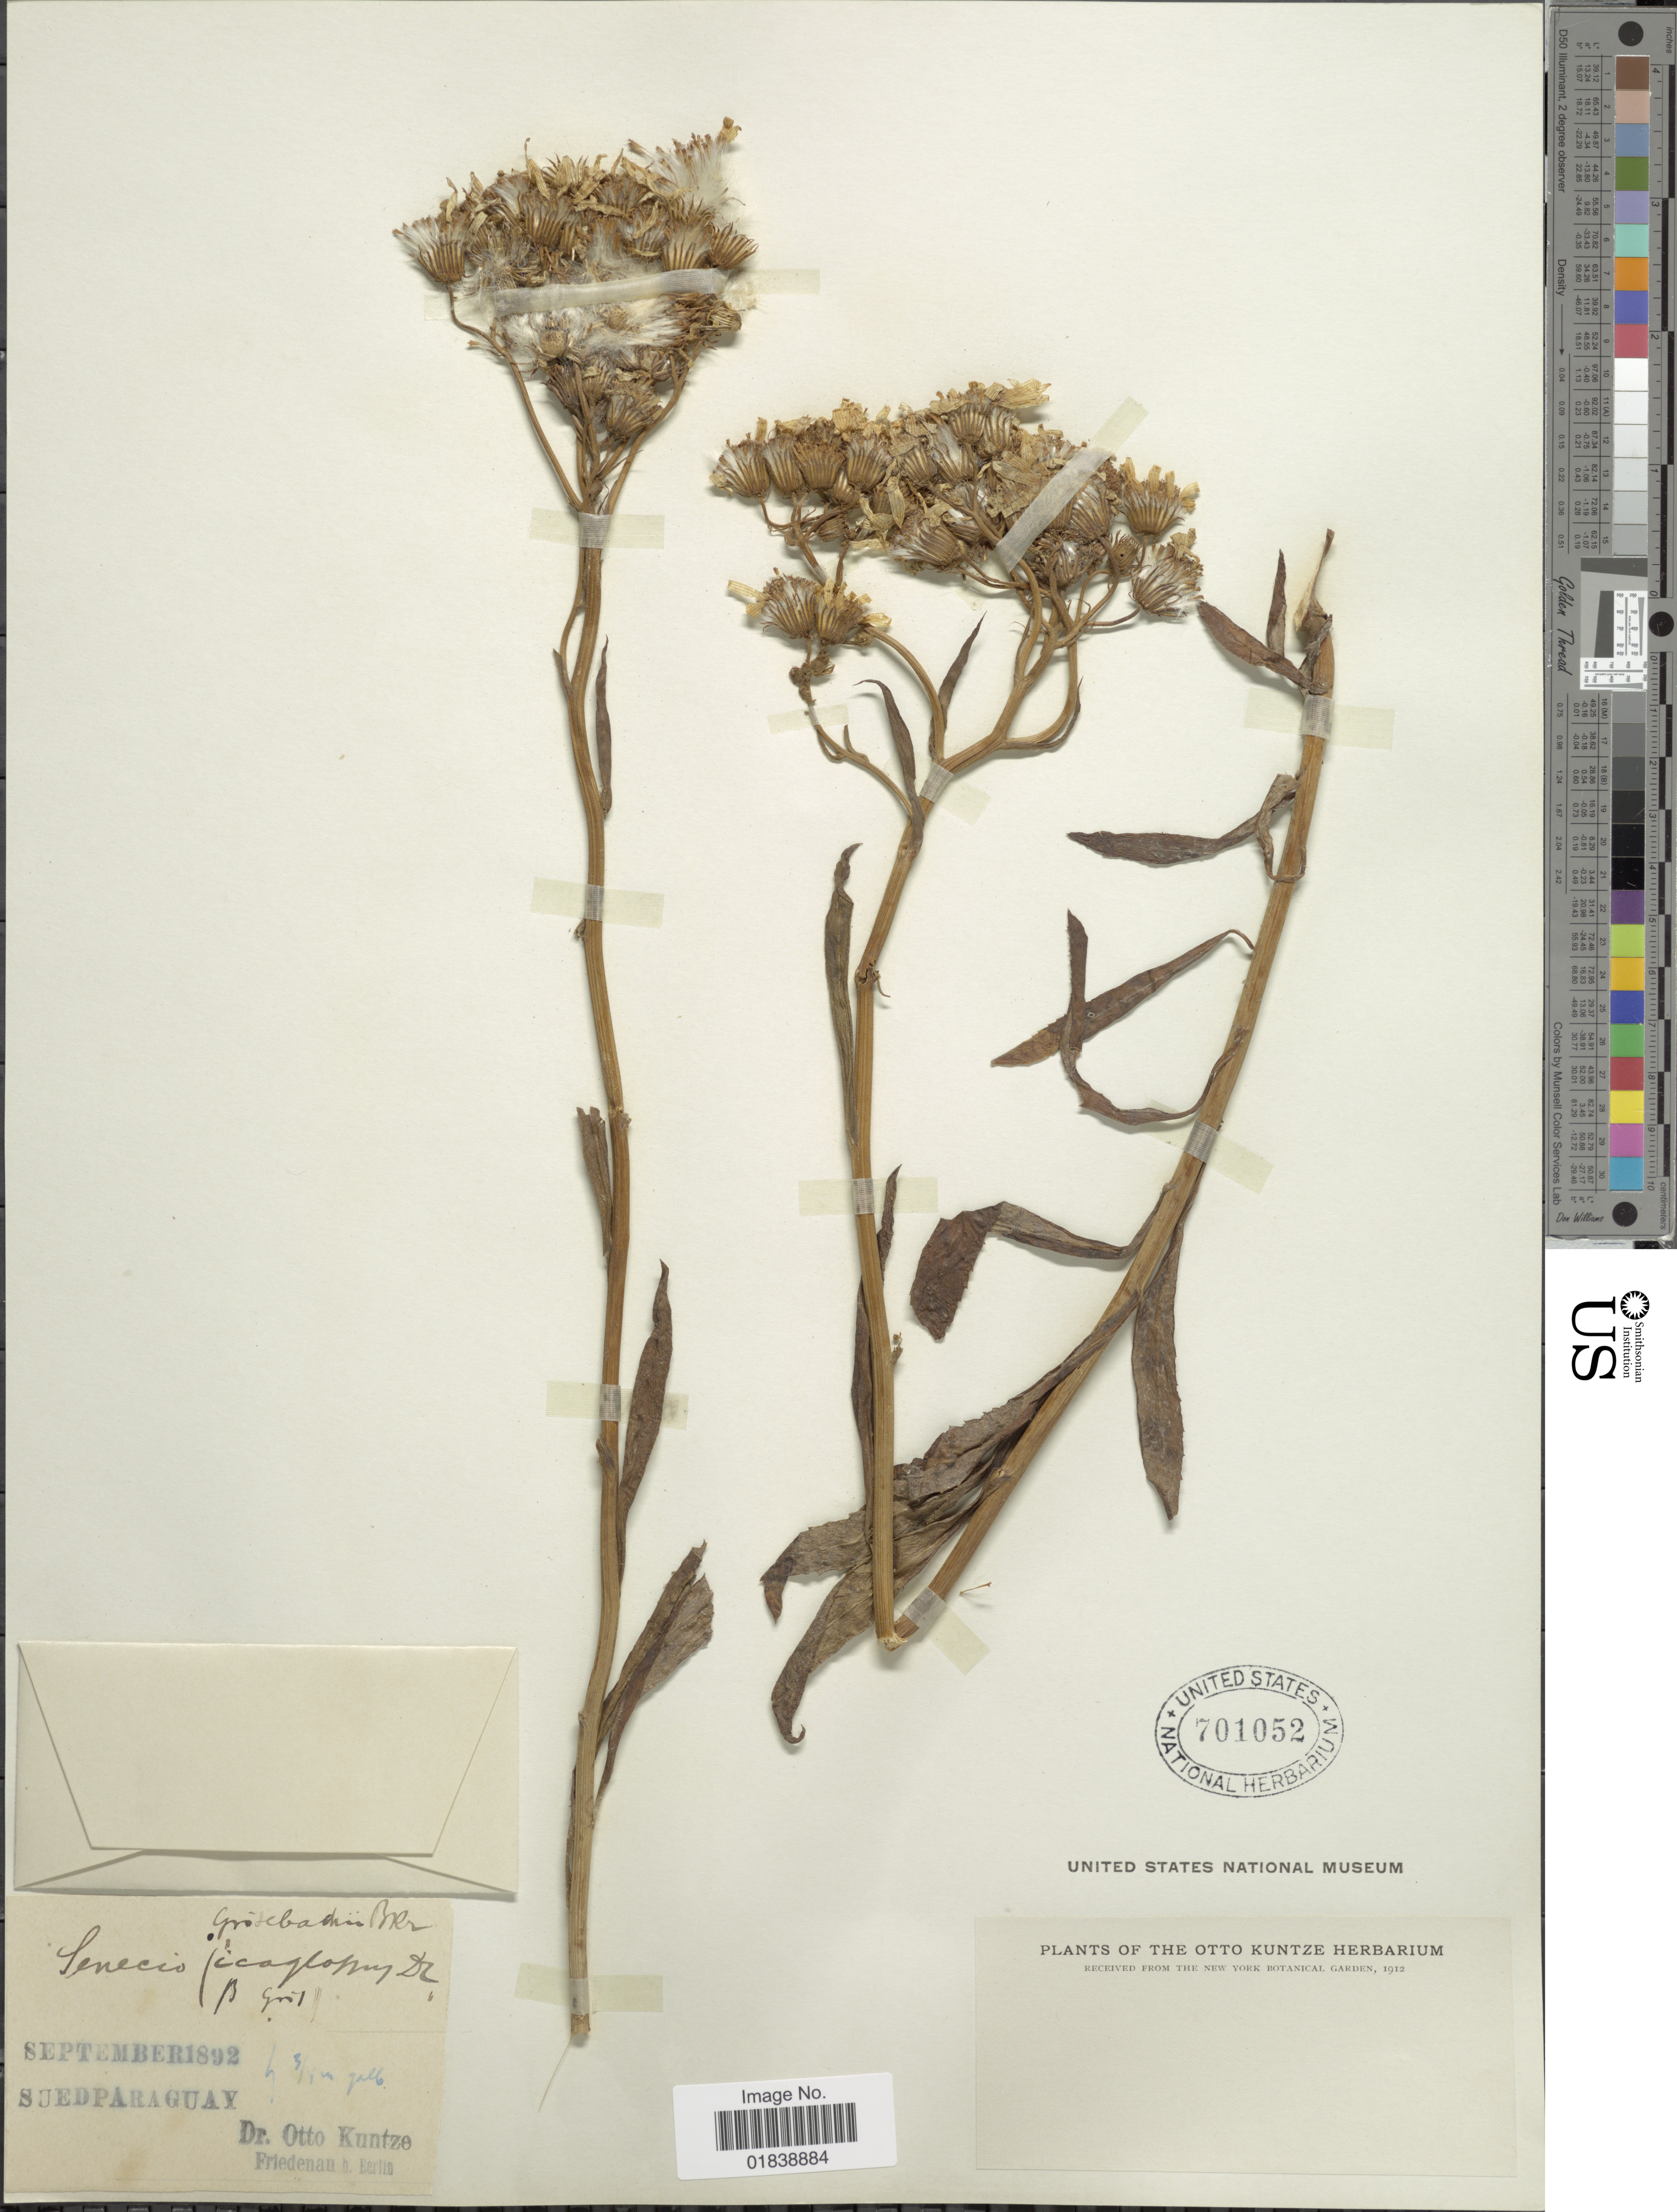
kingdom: Plantae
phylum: Tracheophyta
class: Magnoliopsida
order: Asterales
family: Asteraceae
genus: Senecio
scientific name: Senecio grisebachii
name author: Baker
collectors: C.E.O. Kuntze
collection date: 1892-09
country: Paraguay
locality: Sued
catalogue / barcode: US 701052